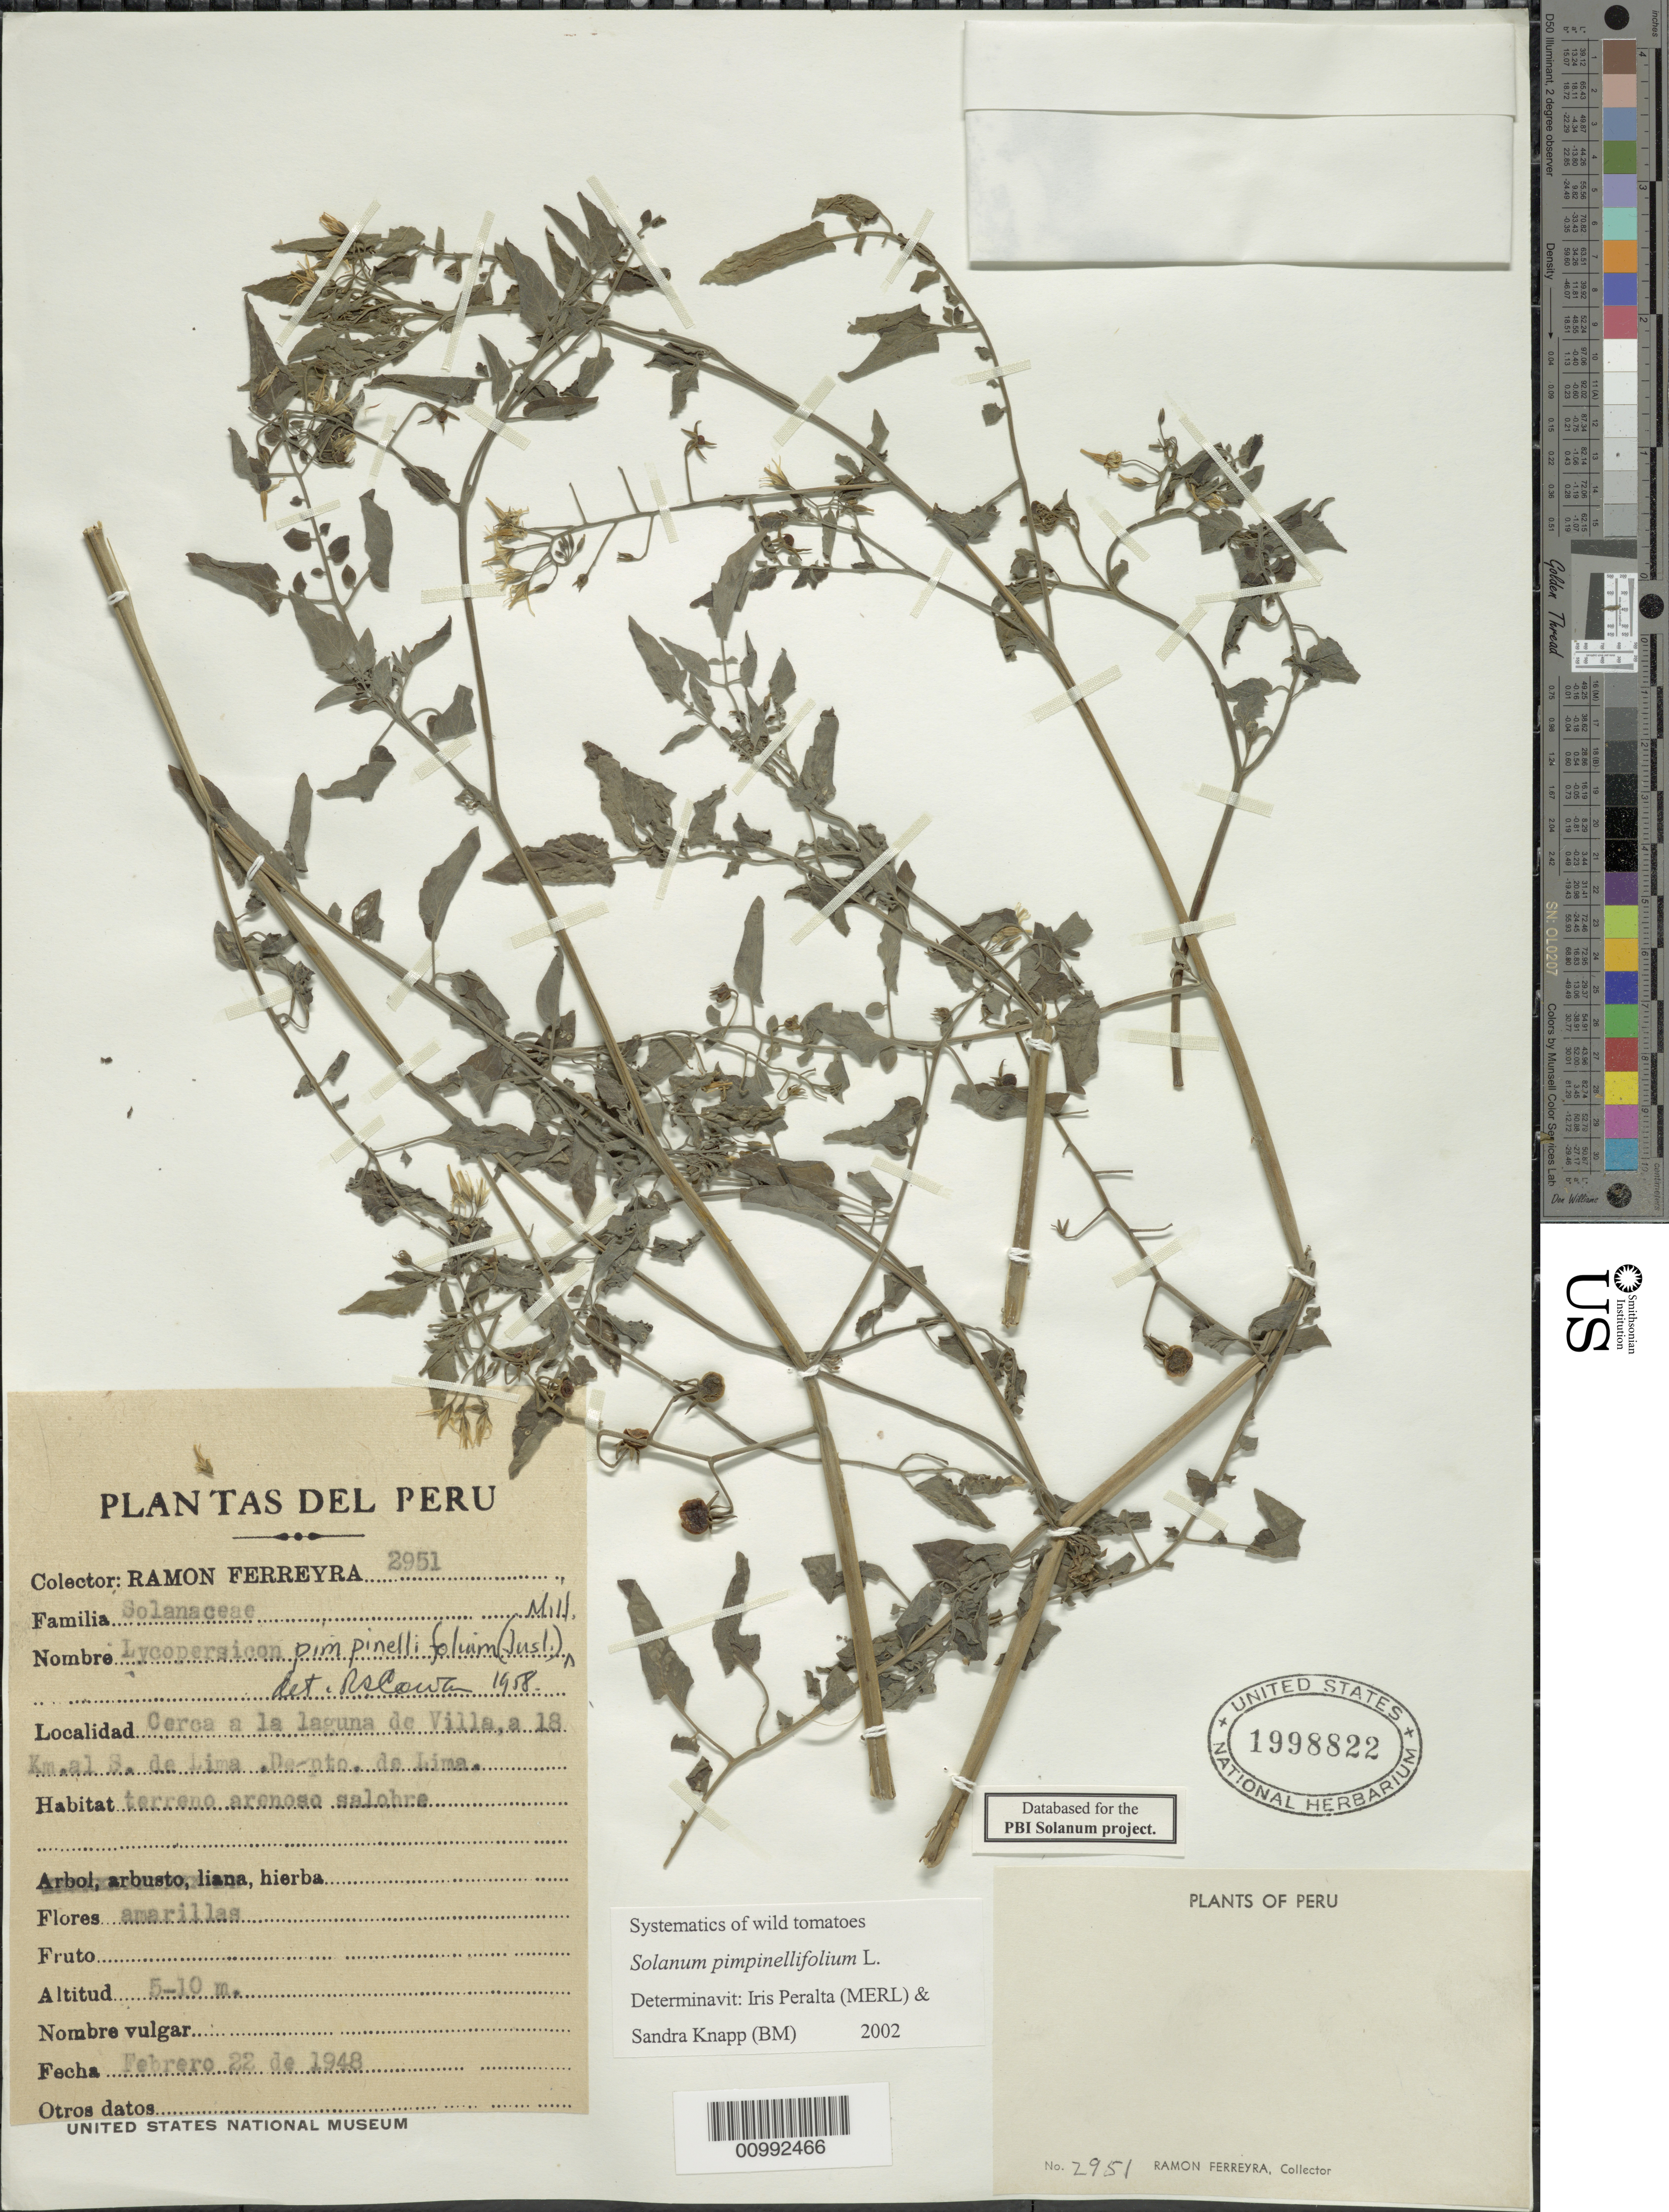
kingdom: Plantae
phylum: Tracheophyta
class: Magnoliopsida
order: Solanales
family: Solanaceae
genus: Solanum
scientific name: Solanum pimpinellifolium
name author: L.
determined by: Peralta, Iris E.; Knapp, S. D.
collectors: R. A. Ferreyra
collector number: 2951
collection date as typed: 22 Feb 1948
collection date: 1948-02-22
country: Peru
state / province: Lima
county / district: Lima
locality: cerca de laguna de Villa, a 18 km al S de Lima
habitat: terreno arenoso salobre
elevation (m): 5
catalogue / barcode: US 1998822